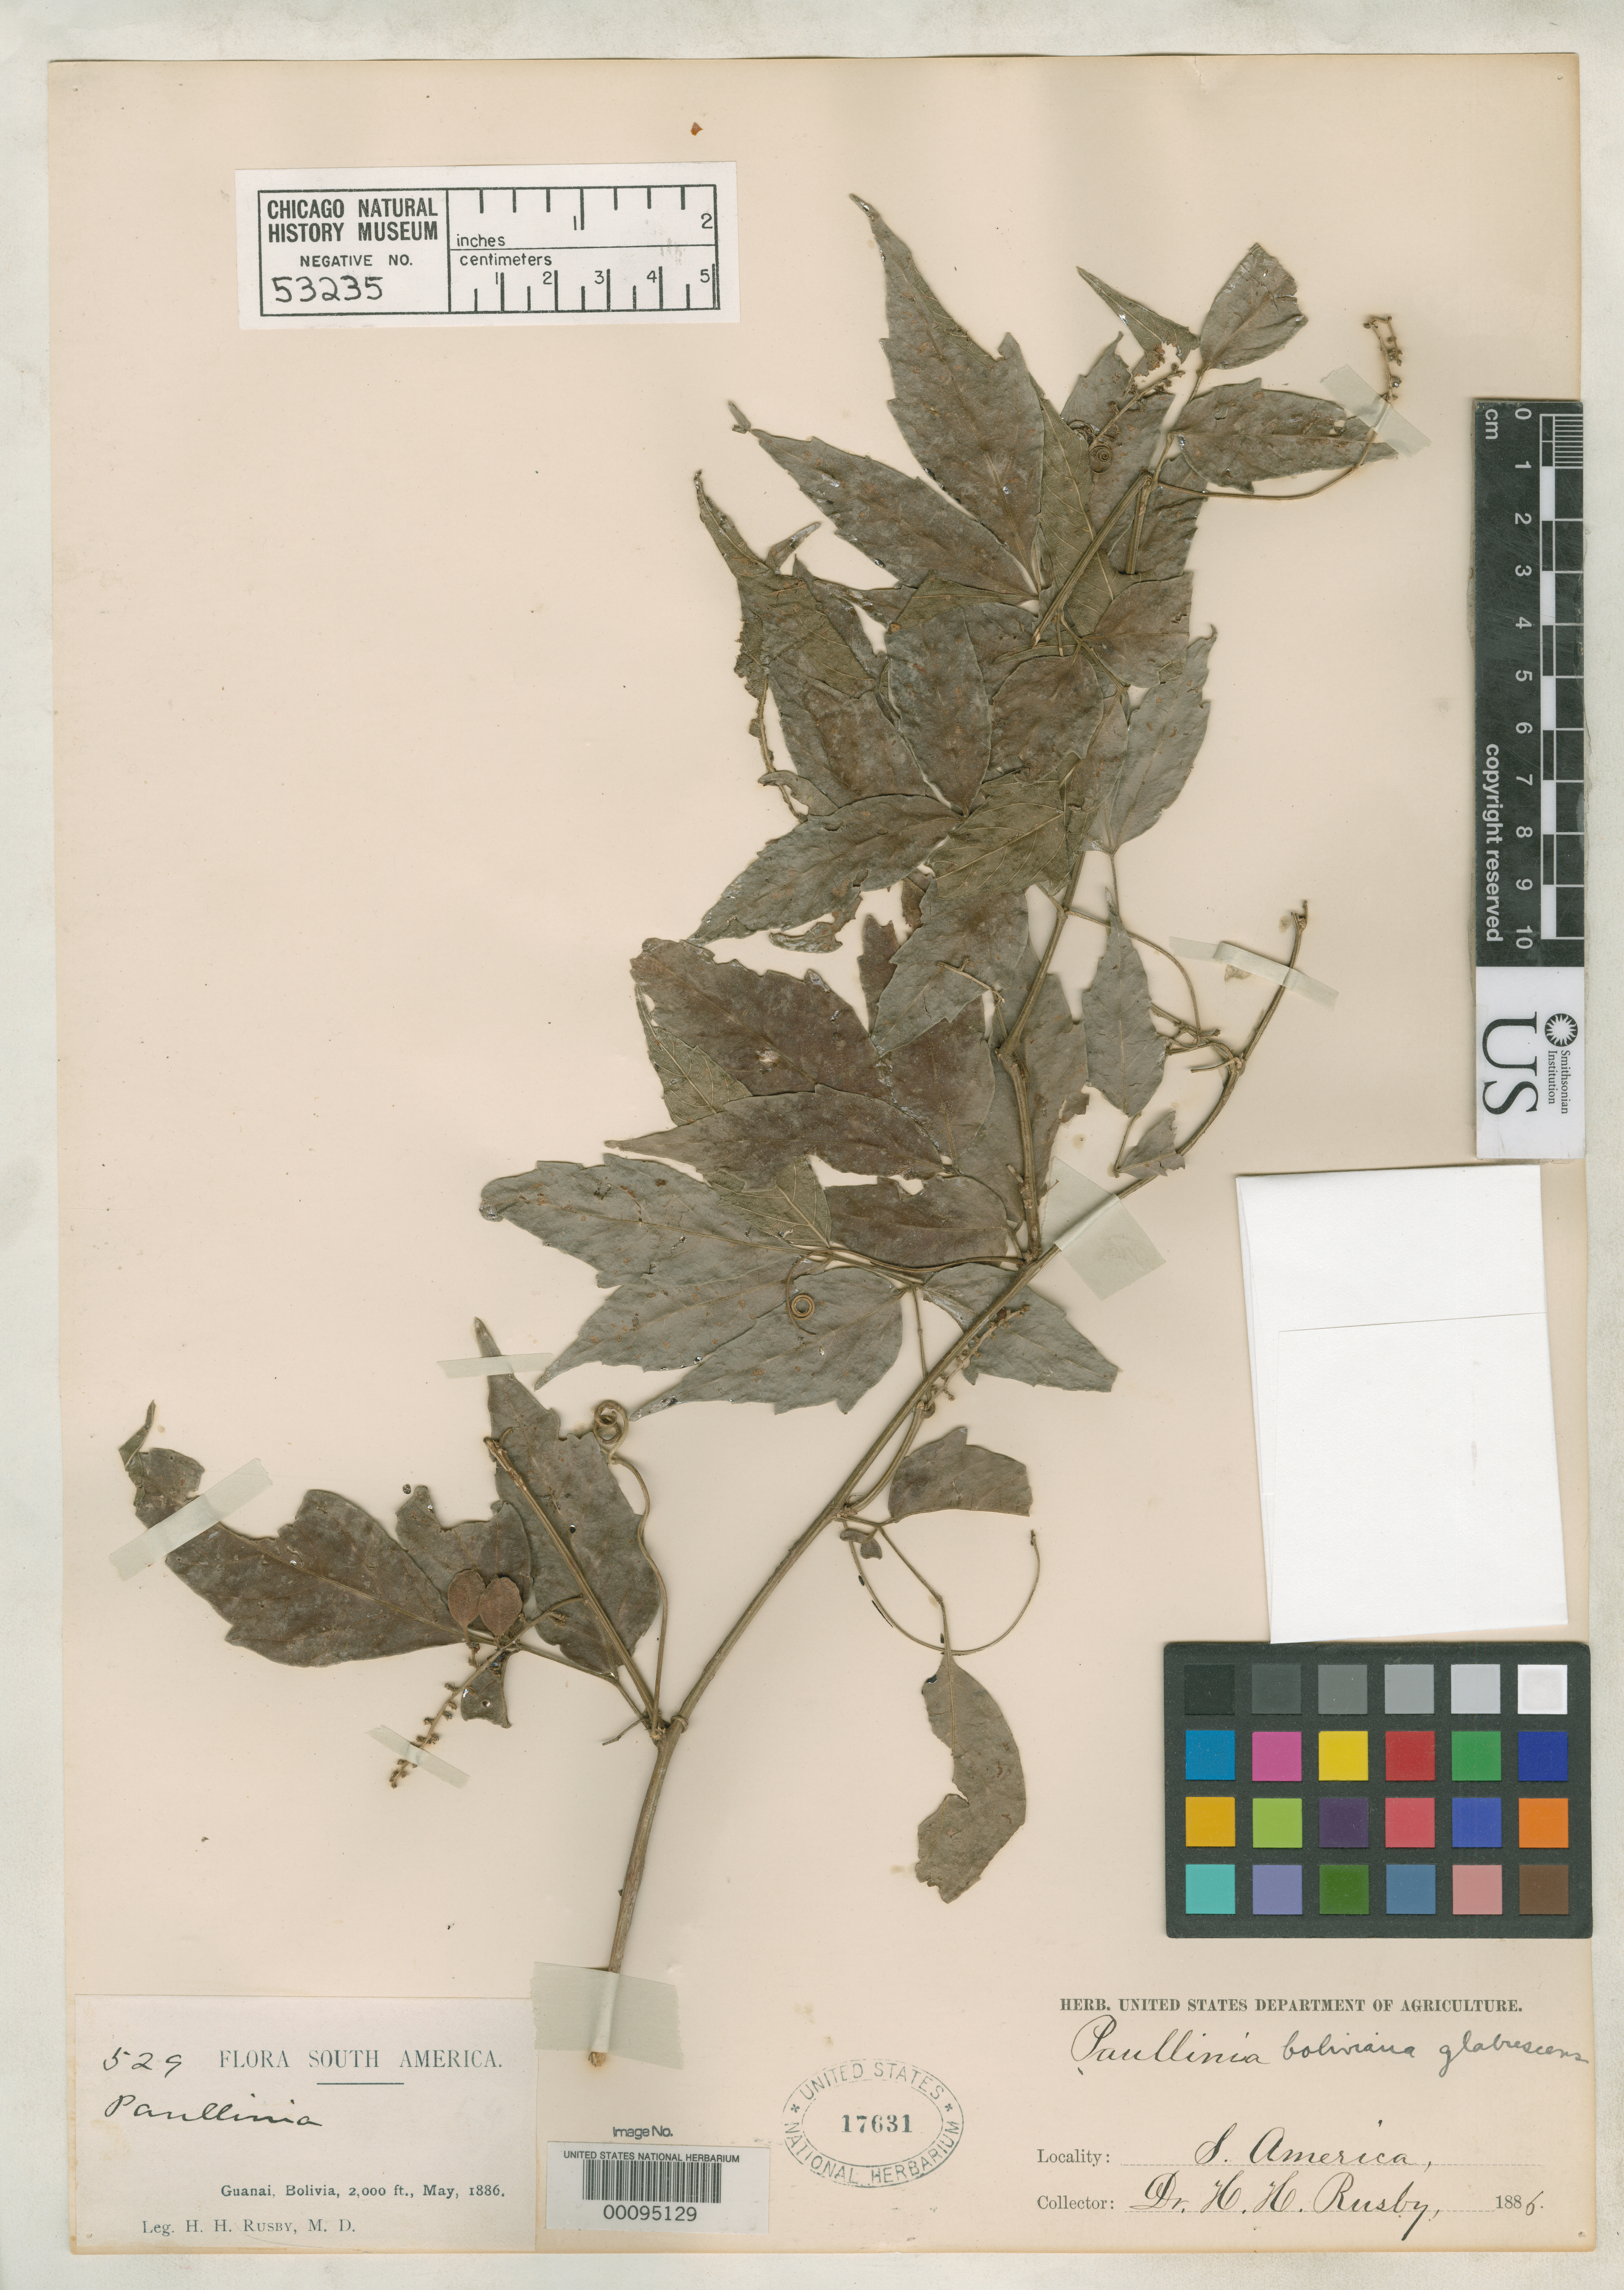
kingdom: Plantae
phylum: Tracheophyta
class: Magnoliopsida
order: Sapindales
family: Sapindaceae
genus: Paullinia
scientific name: Paullinia boliviana f. glabrescens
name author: Radlk.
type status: Isotype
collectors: H. H. Rusby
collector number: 529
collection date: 1886-05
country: Bolivia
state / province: La Páz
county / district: Larecaja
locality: Guanay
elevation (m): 610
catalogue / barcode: US 17631